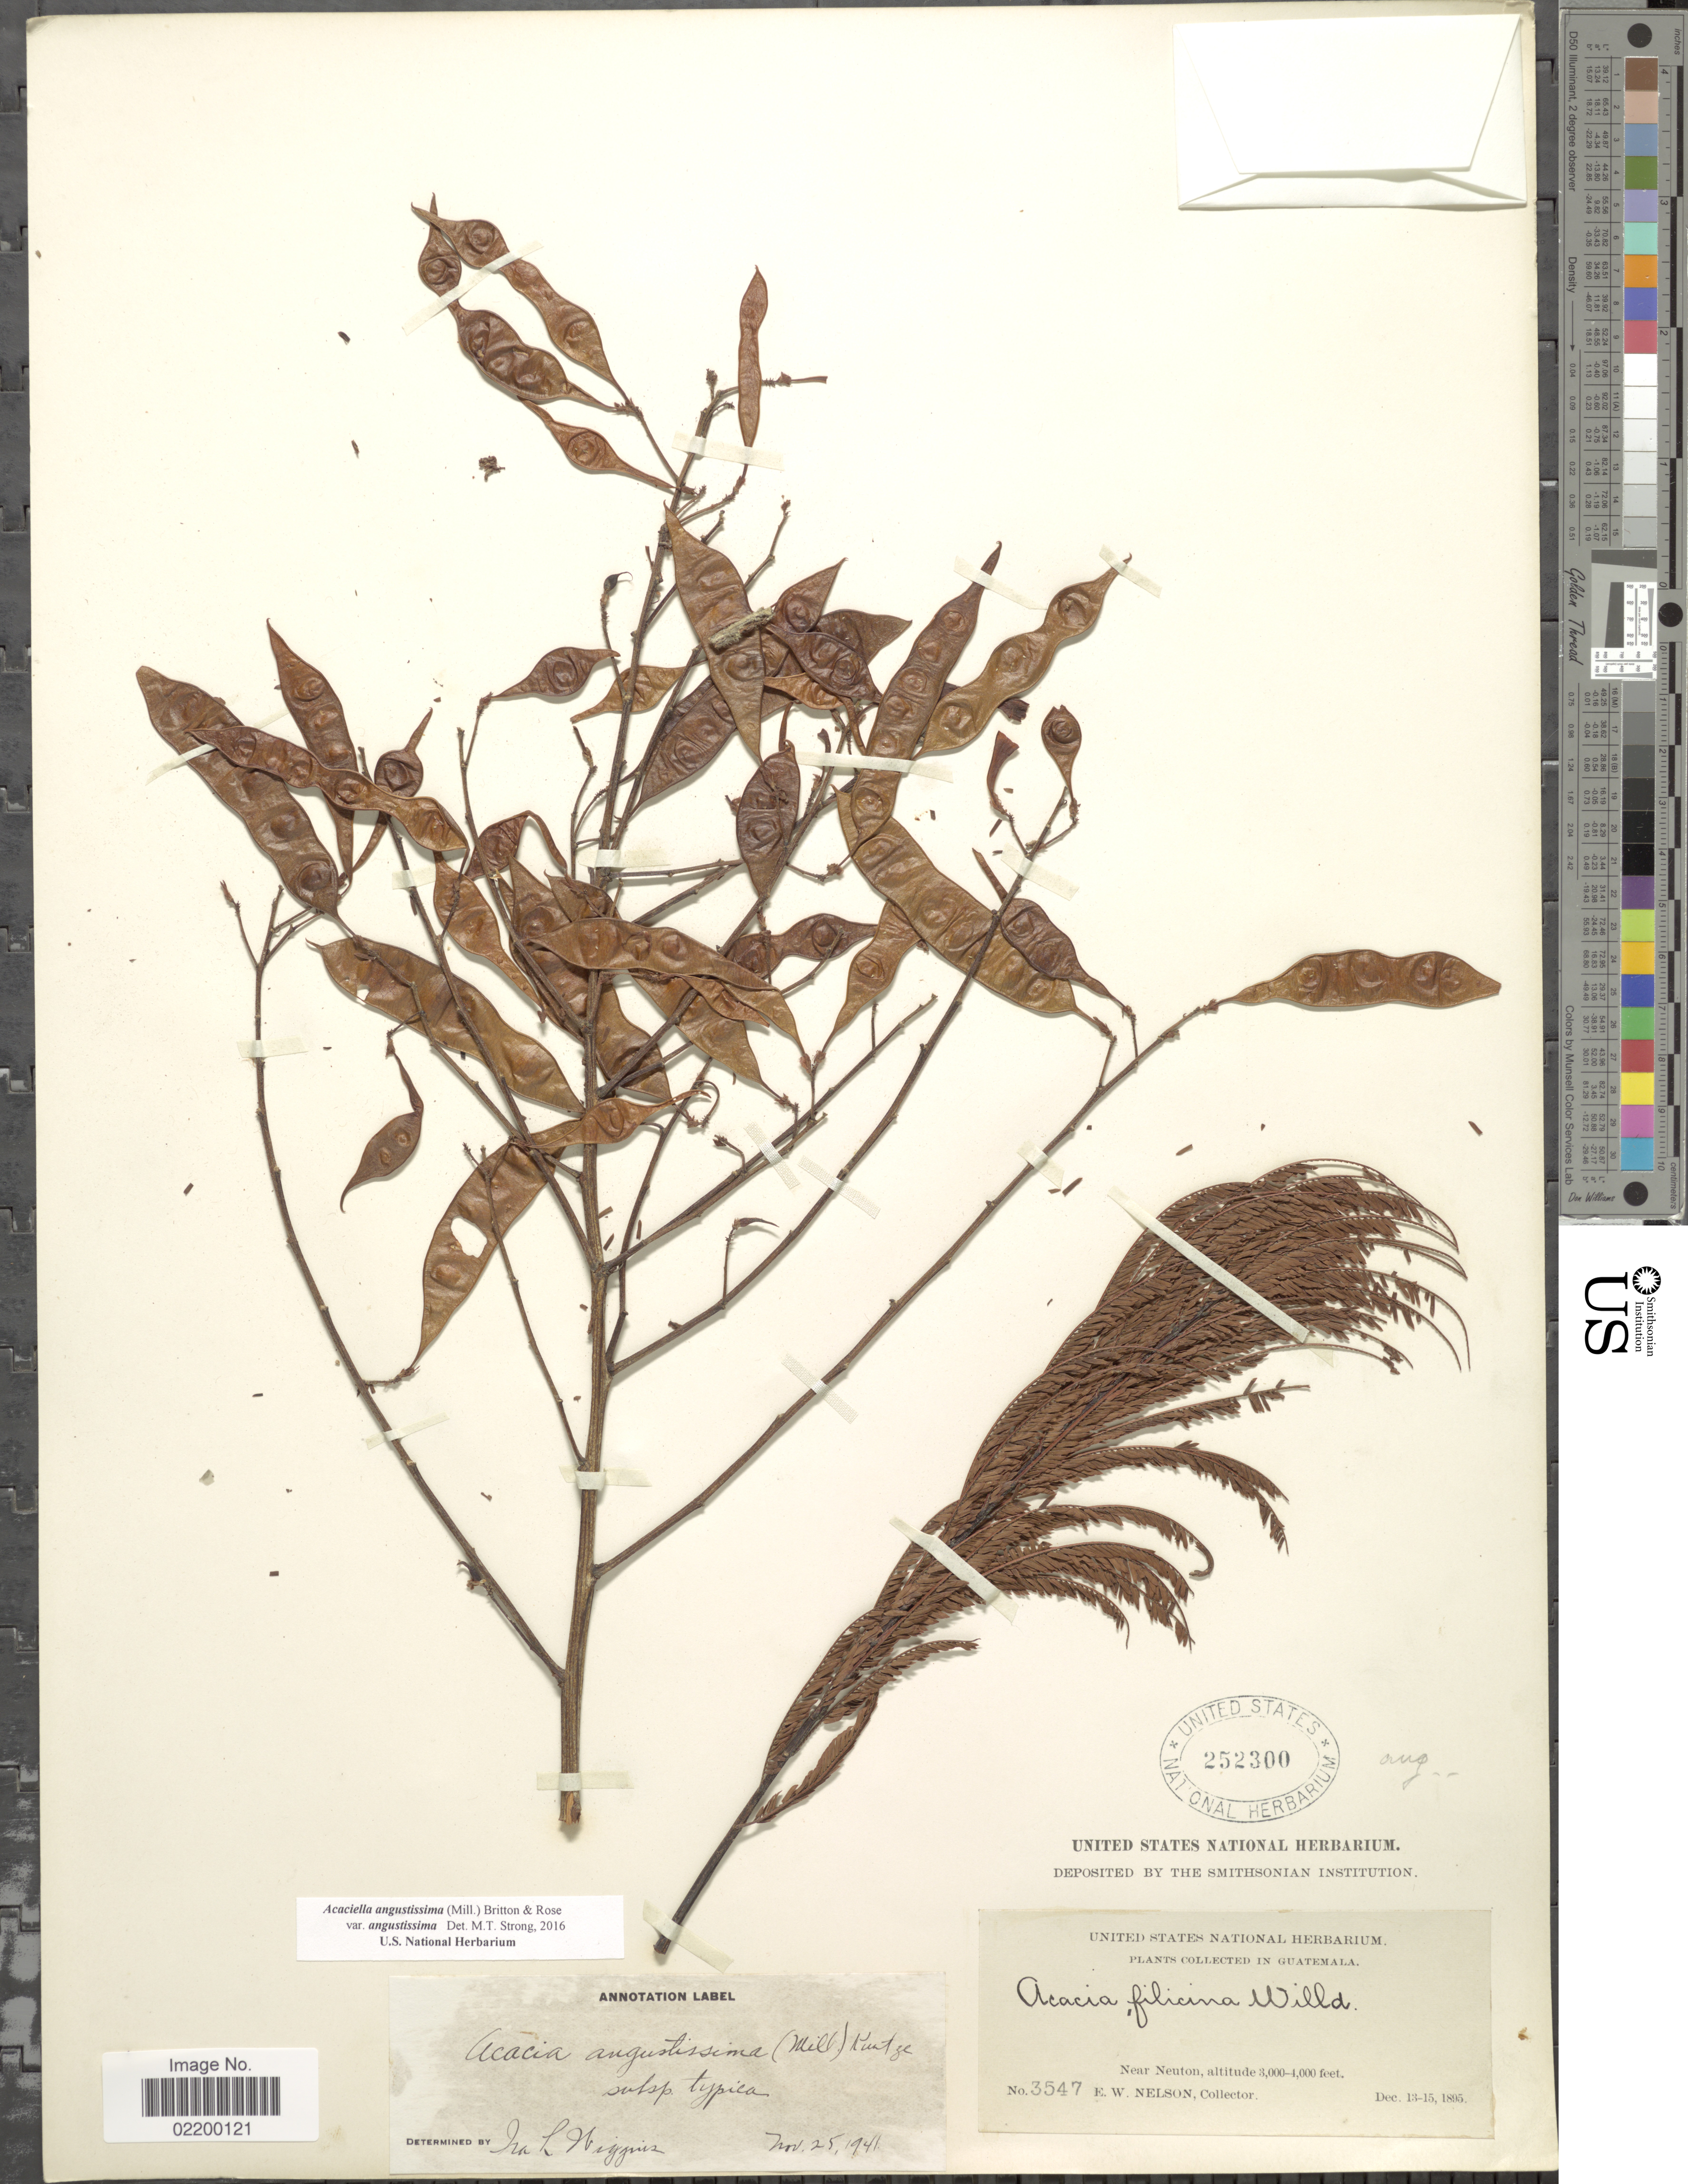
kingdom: Plantae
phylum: Tracheophyta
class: Magnoliopsida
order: Fabales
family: Fabaceae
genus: Acaciella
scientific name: Acaciella angustissima var. angustissima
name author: (Mill.) Britton & Rose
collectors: E. W. Nelson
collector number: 3547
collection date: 1895-12-13/1895-12-15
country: Guatemala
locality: Near Neuton.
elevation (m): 914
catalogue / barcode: US 252300